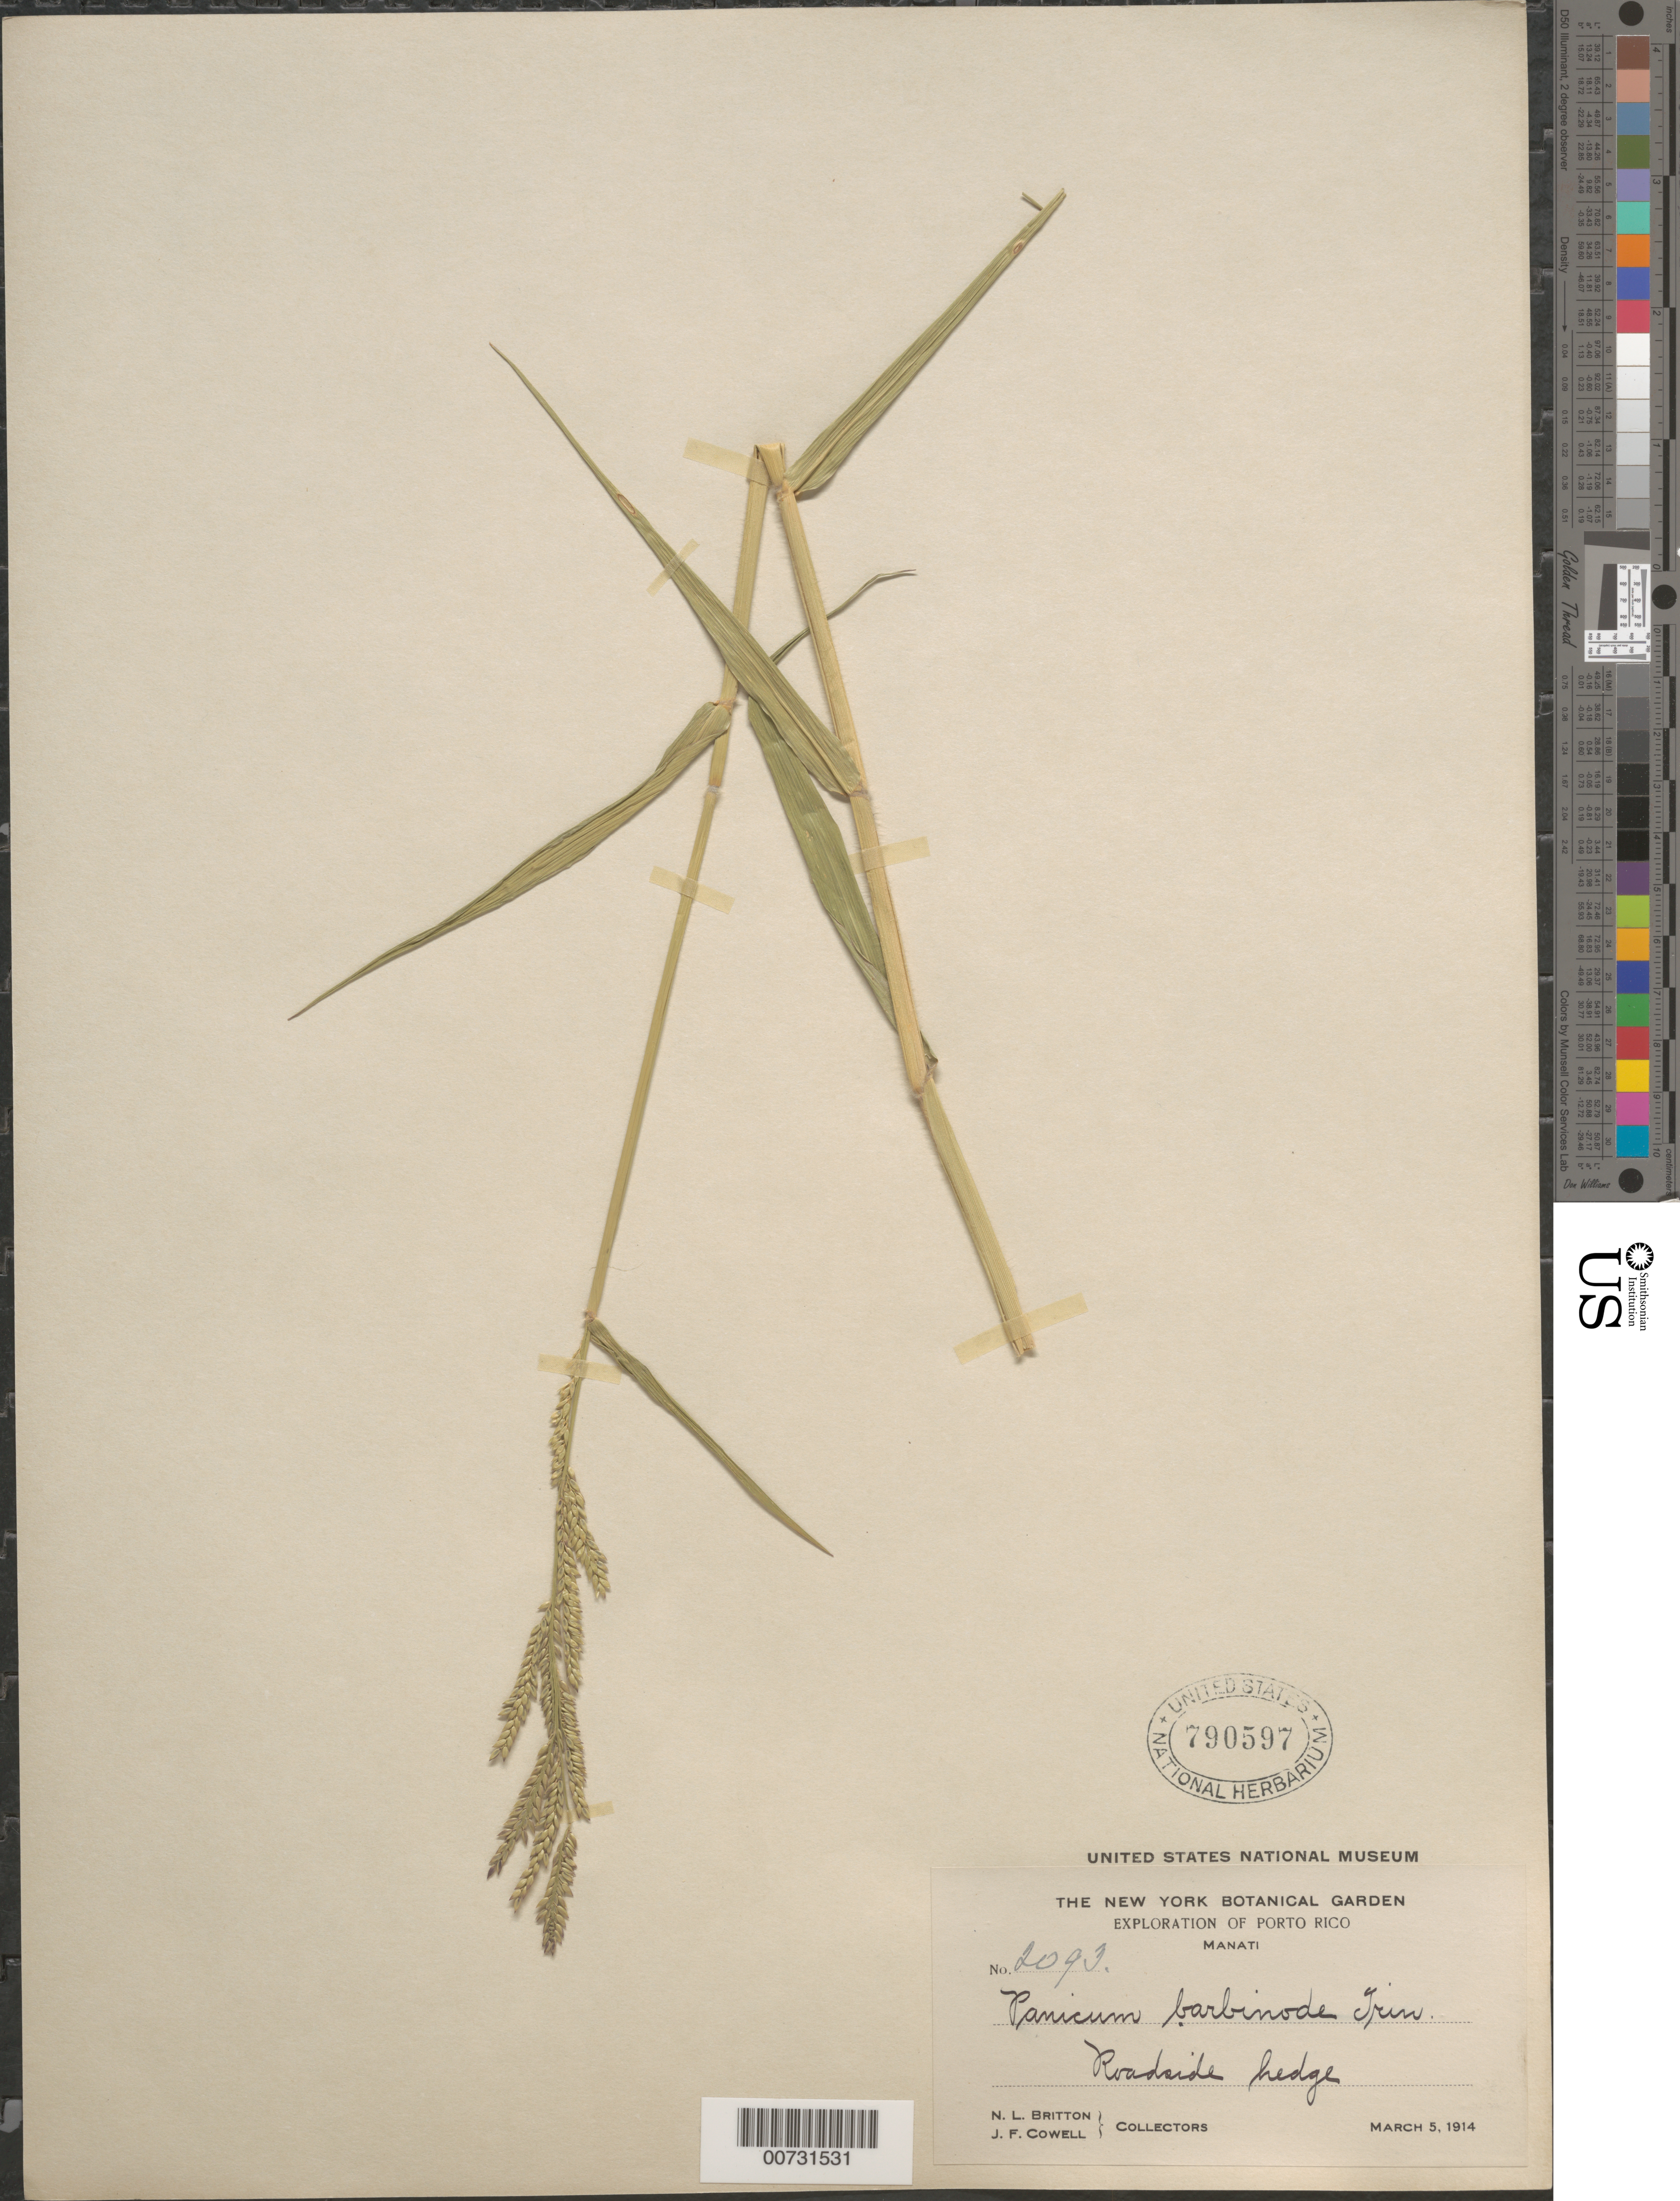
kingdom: Plantae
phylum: Tracheophyta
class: Liliopsida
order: Poales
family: Poaceae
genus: Eriochloa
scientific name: Eriochloa polystachya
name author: Kunth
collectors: N. Britton & J. F. Cowell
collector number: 2093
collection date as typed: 05 Mar 1914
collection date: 1914-03-05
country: Puerto Rico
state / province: Manatí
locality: Manati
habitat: Roadside hedge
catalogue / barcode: US 790597